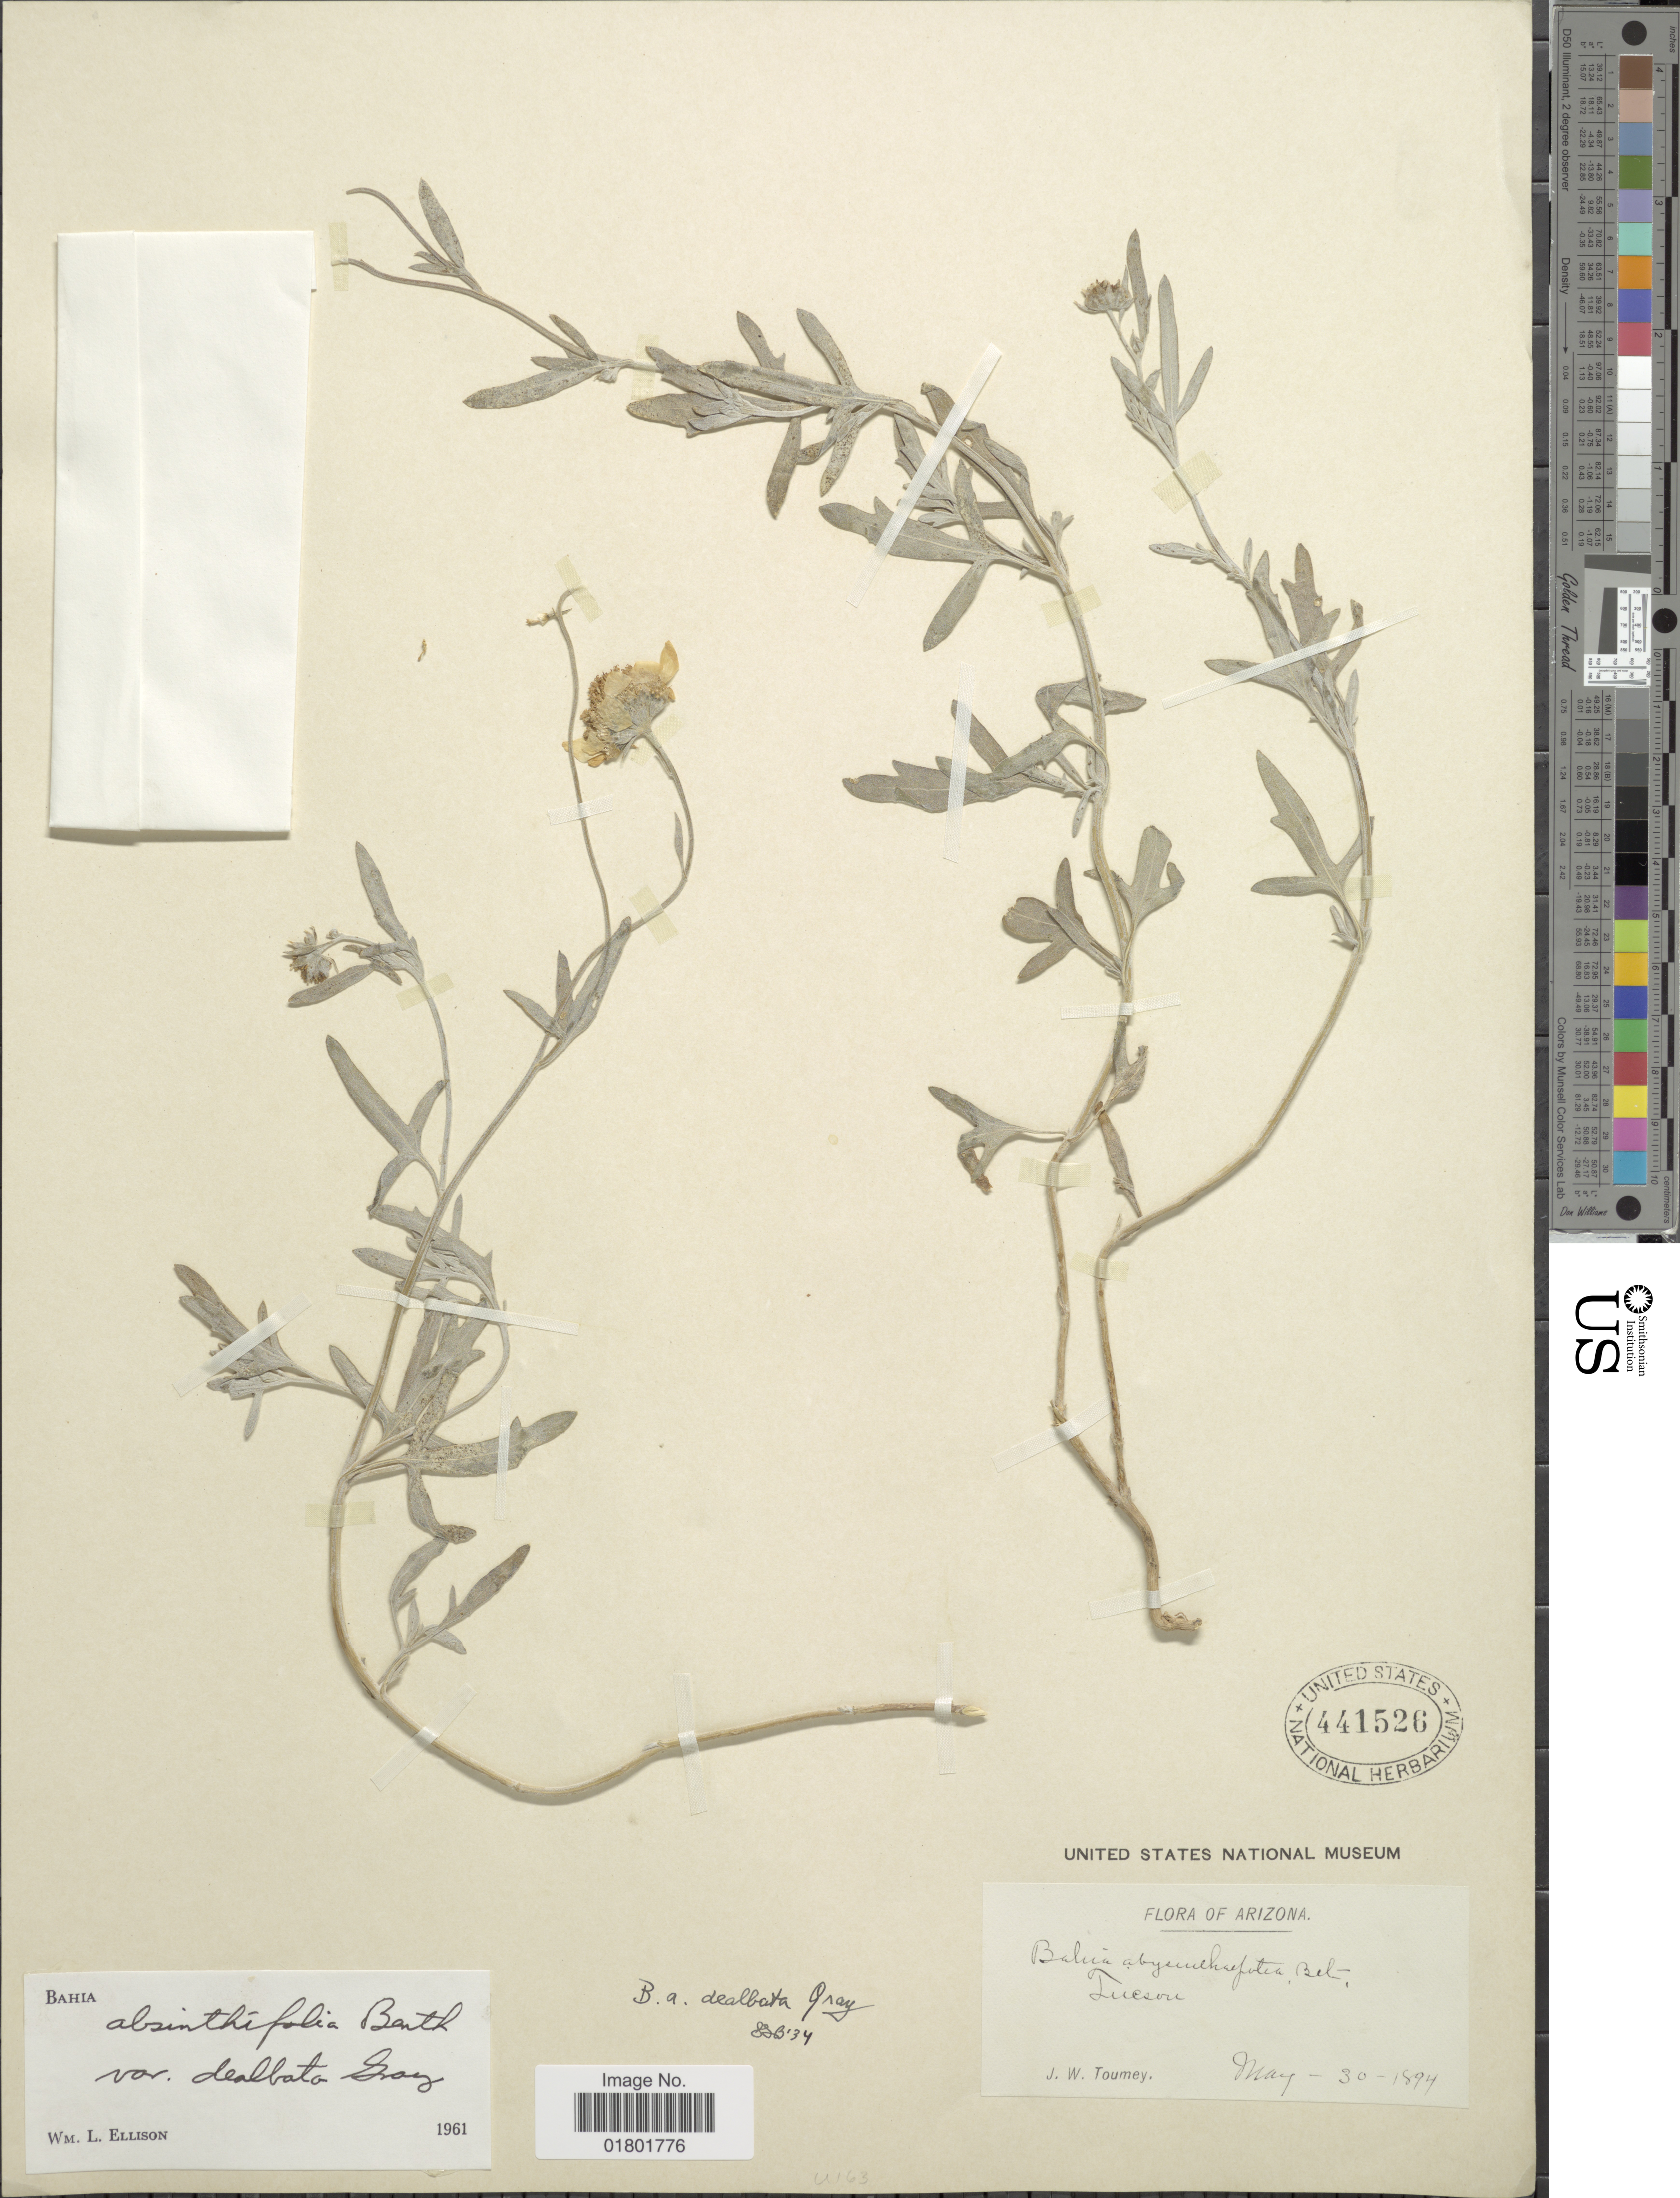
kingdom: Plantae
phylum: Tracheophyta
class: Magnoliopsida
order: Asterales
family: Asteraceae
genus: Bahia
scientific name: Bahia absinthifolia var. dealbata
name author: A. Gray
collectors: J. W. Toumey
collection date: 1894-05-30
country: United States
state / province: Arizona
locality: Tucson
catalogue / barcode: US 441526